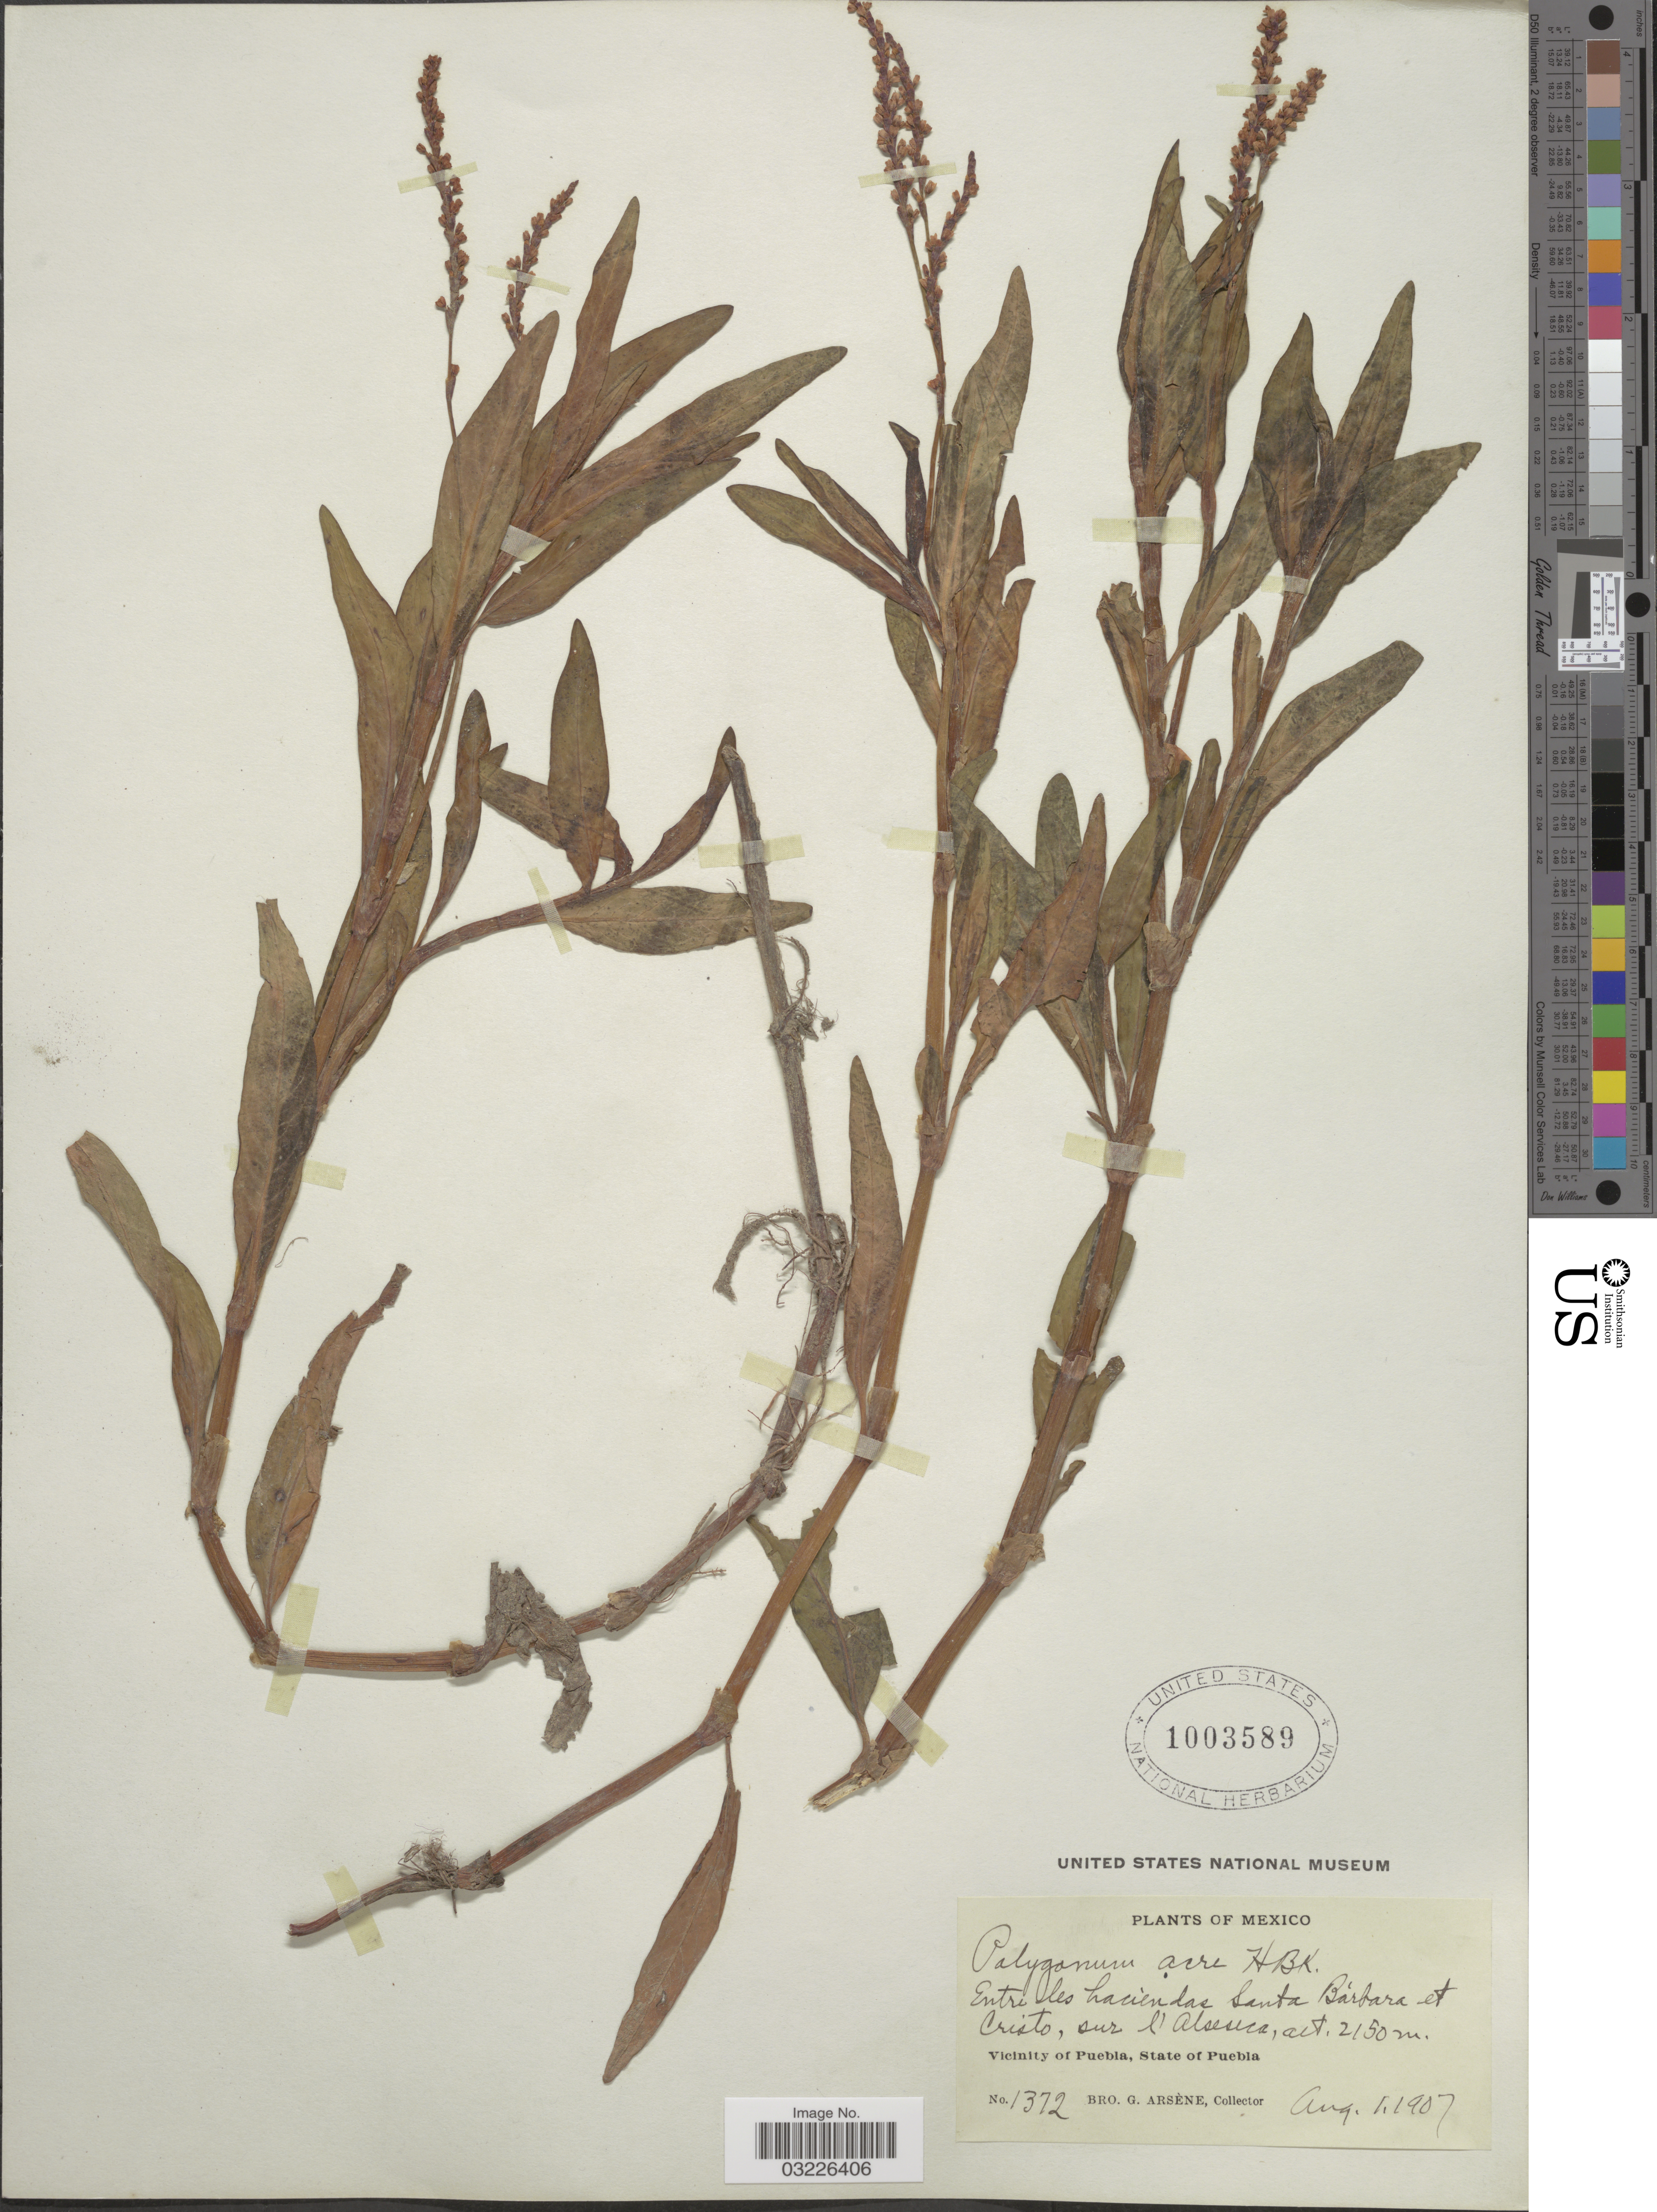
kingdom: Plantae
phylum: Tracheophyta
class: Magnoliopsida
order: Caryophyllales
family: Polygonaceae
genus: Polygonum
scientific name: Polygonum hydropiperoides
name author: Michx.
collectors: Bro. G. Arsène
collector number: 1372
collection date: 1907-08-01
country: Mexico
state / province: Puebla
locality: Entre les haciendas Santa Bárbara et Cristo, sur l'Alseseca, Vicinity of Puebla.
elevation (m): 2150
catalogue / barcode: US 1003589